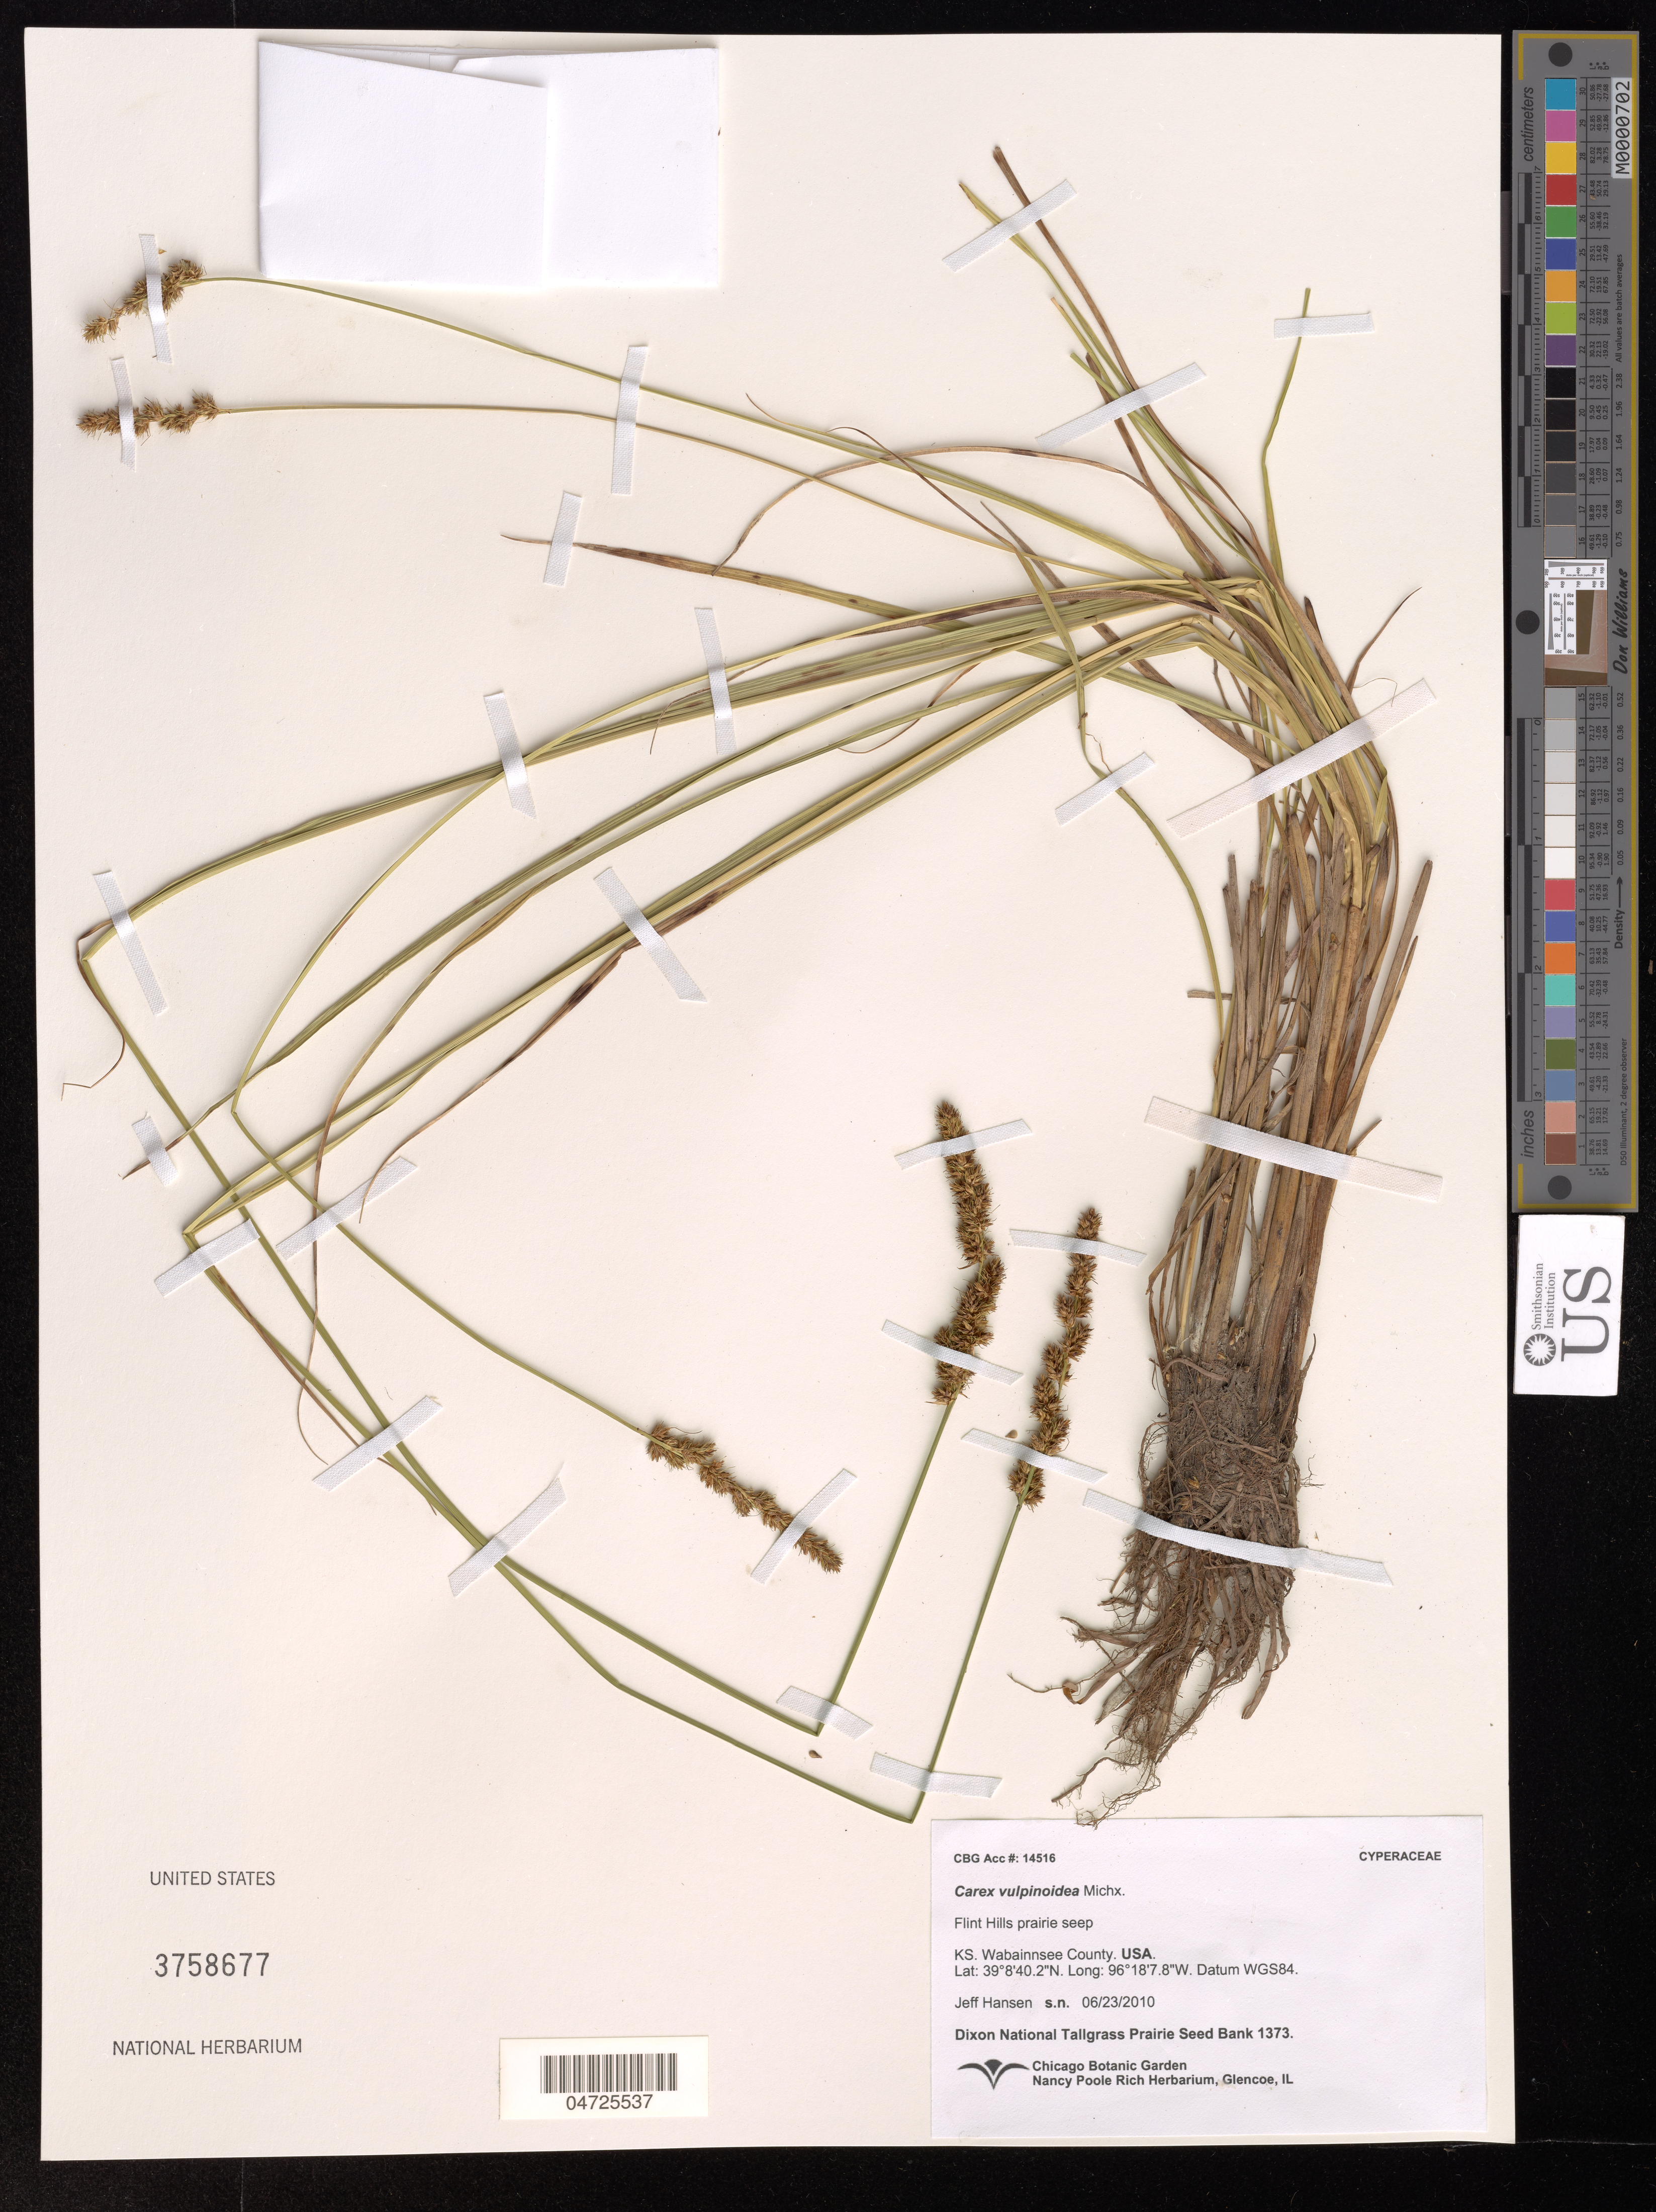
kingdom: Plantae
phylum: Tracheophyta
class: Liliopsida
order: Poales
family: Cyperaceae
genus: Carex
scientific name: Carex vulpinoidea Michx.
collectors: J. Hansen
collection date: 2010-06-23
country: United States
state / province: Kansas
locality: Wabainnsee County. Datum WGS84.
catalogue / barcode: US 3758677